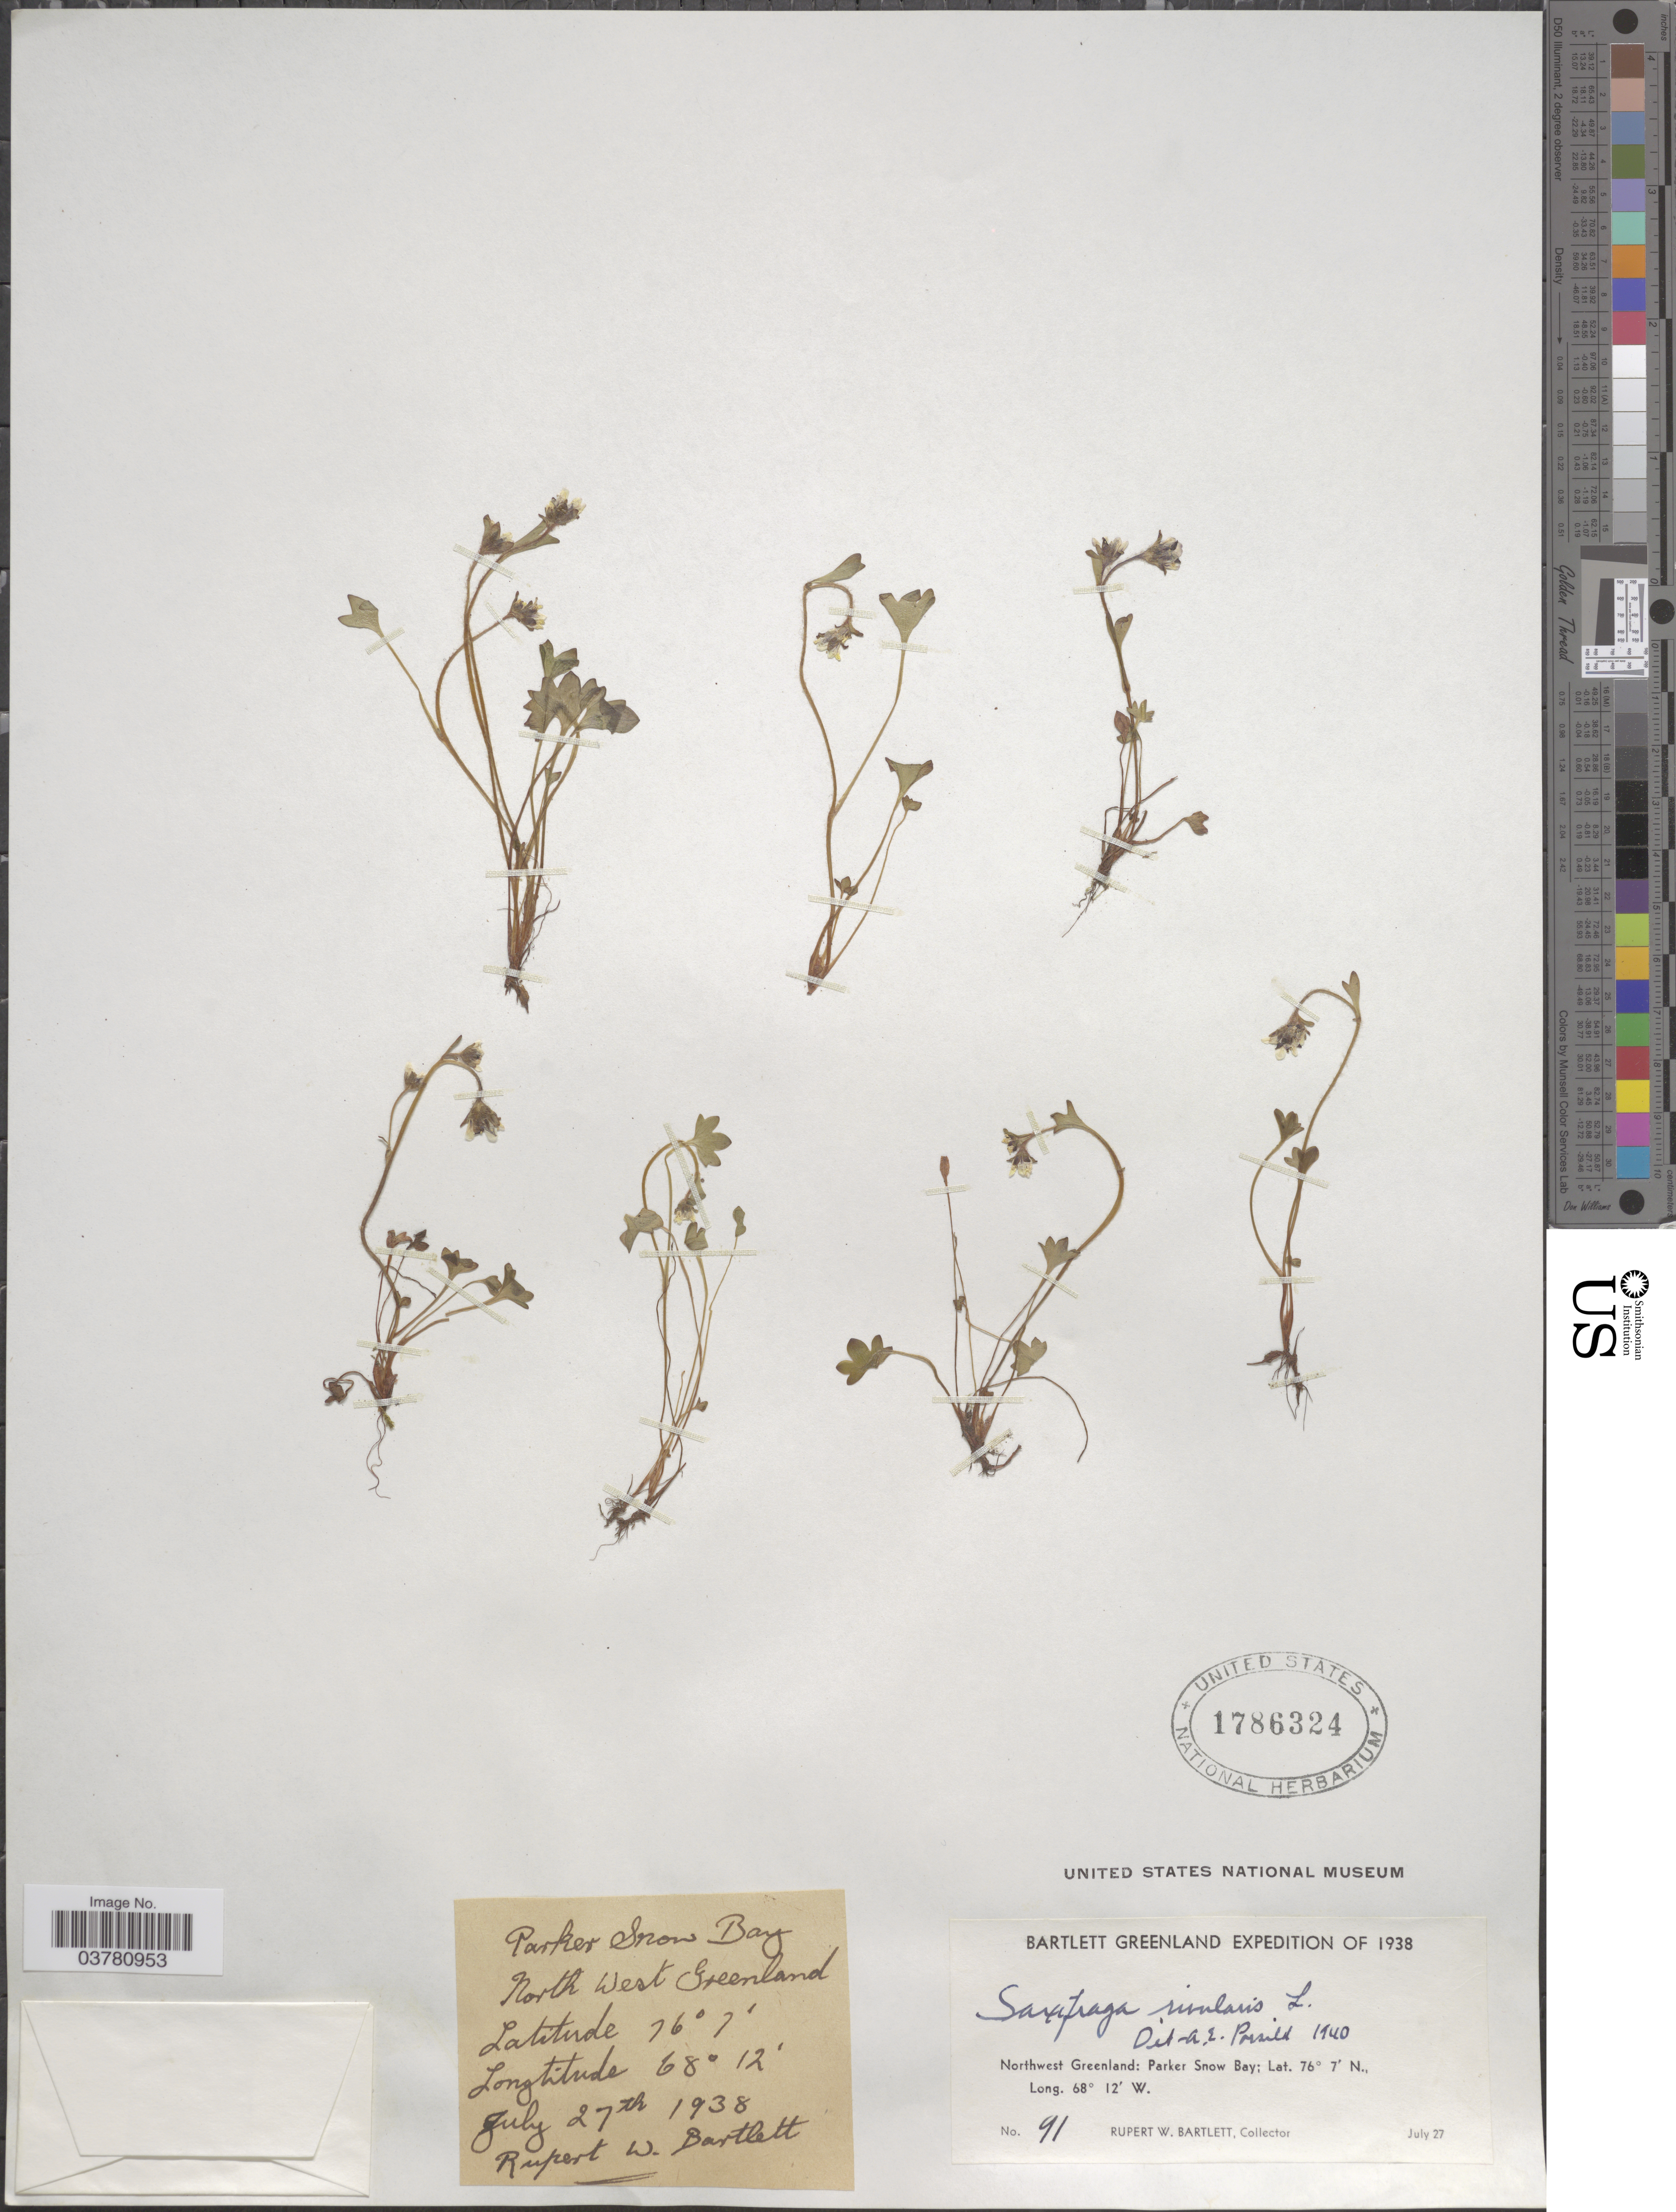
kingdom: Plantae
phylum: Tracheophyta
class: Magnoliopsida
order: Saxifragales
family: Saxifragaceae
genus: Saxifraga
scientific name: Saxifraga rivularis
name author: L.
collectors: R. W. Bartlett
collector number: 91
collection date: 1938-07-27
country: Greenland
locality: Bartlett Greenland Expedition of 1938. Northwest Greenland: Parker Snow Bay.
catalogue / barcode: US 1786324